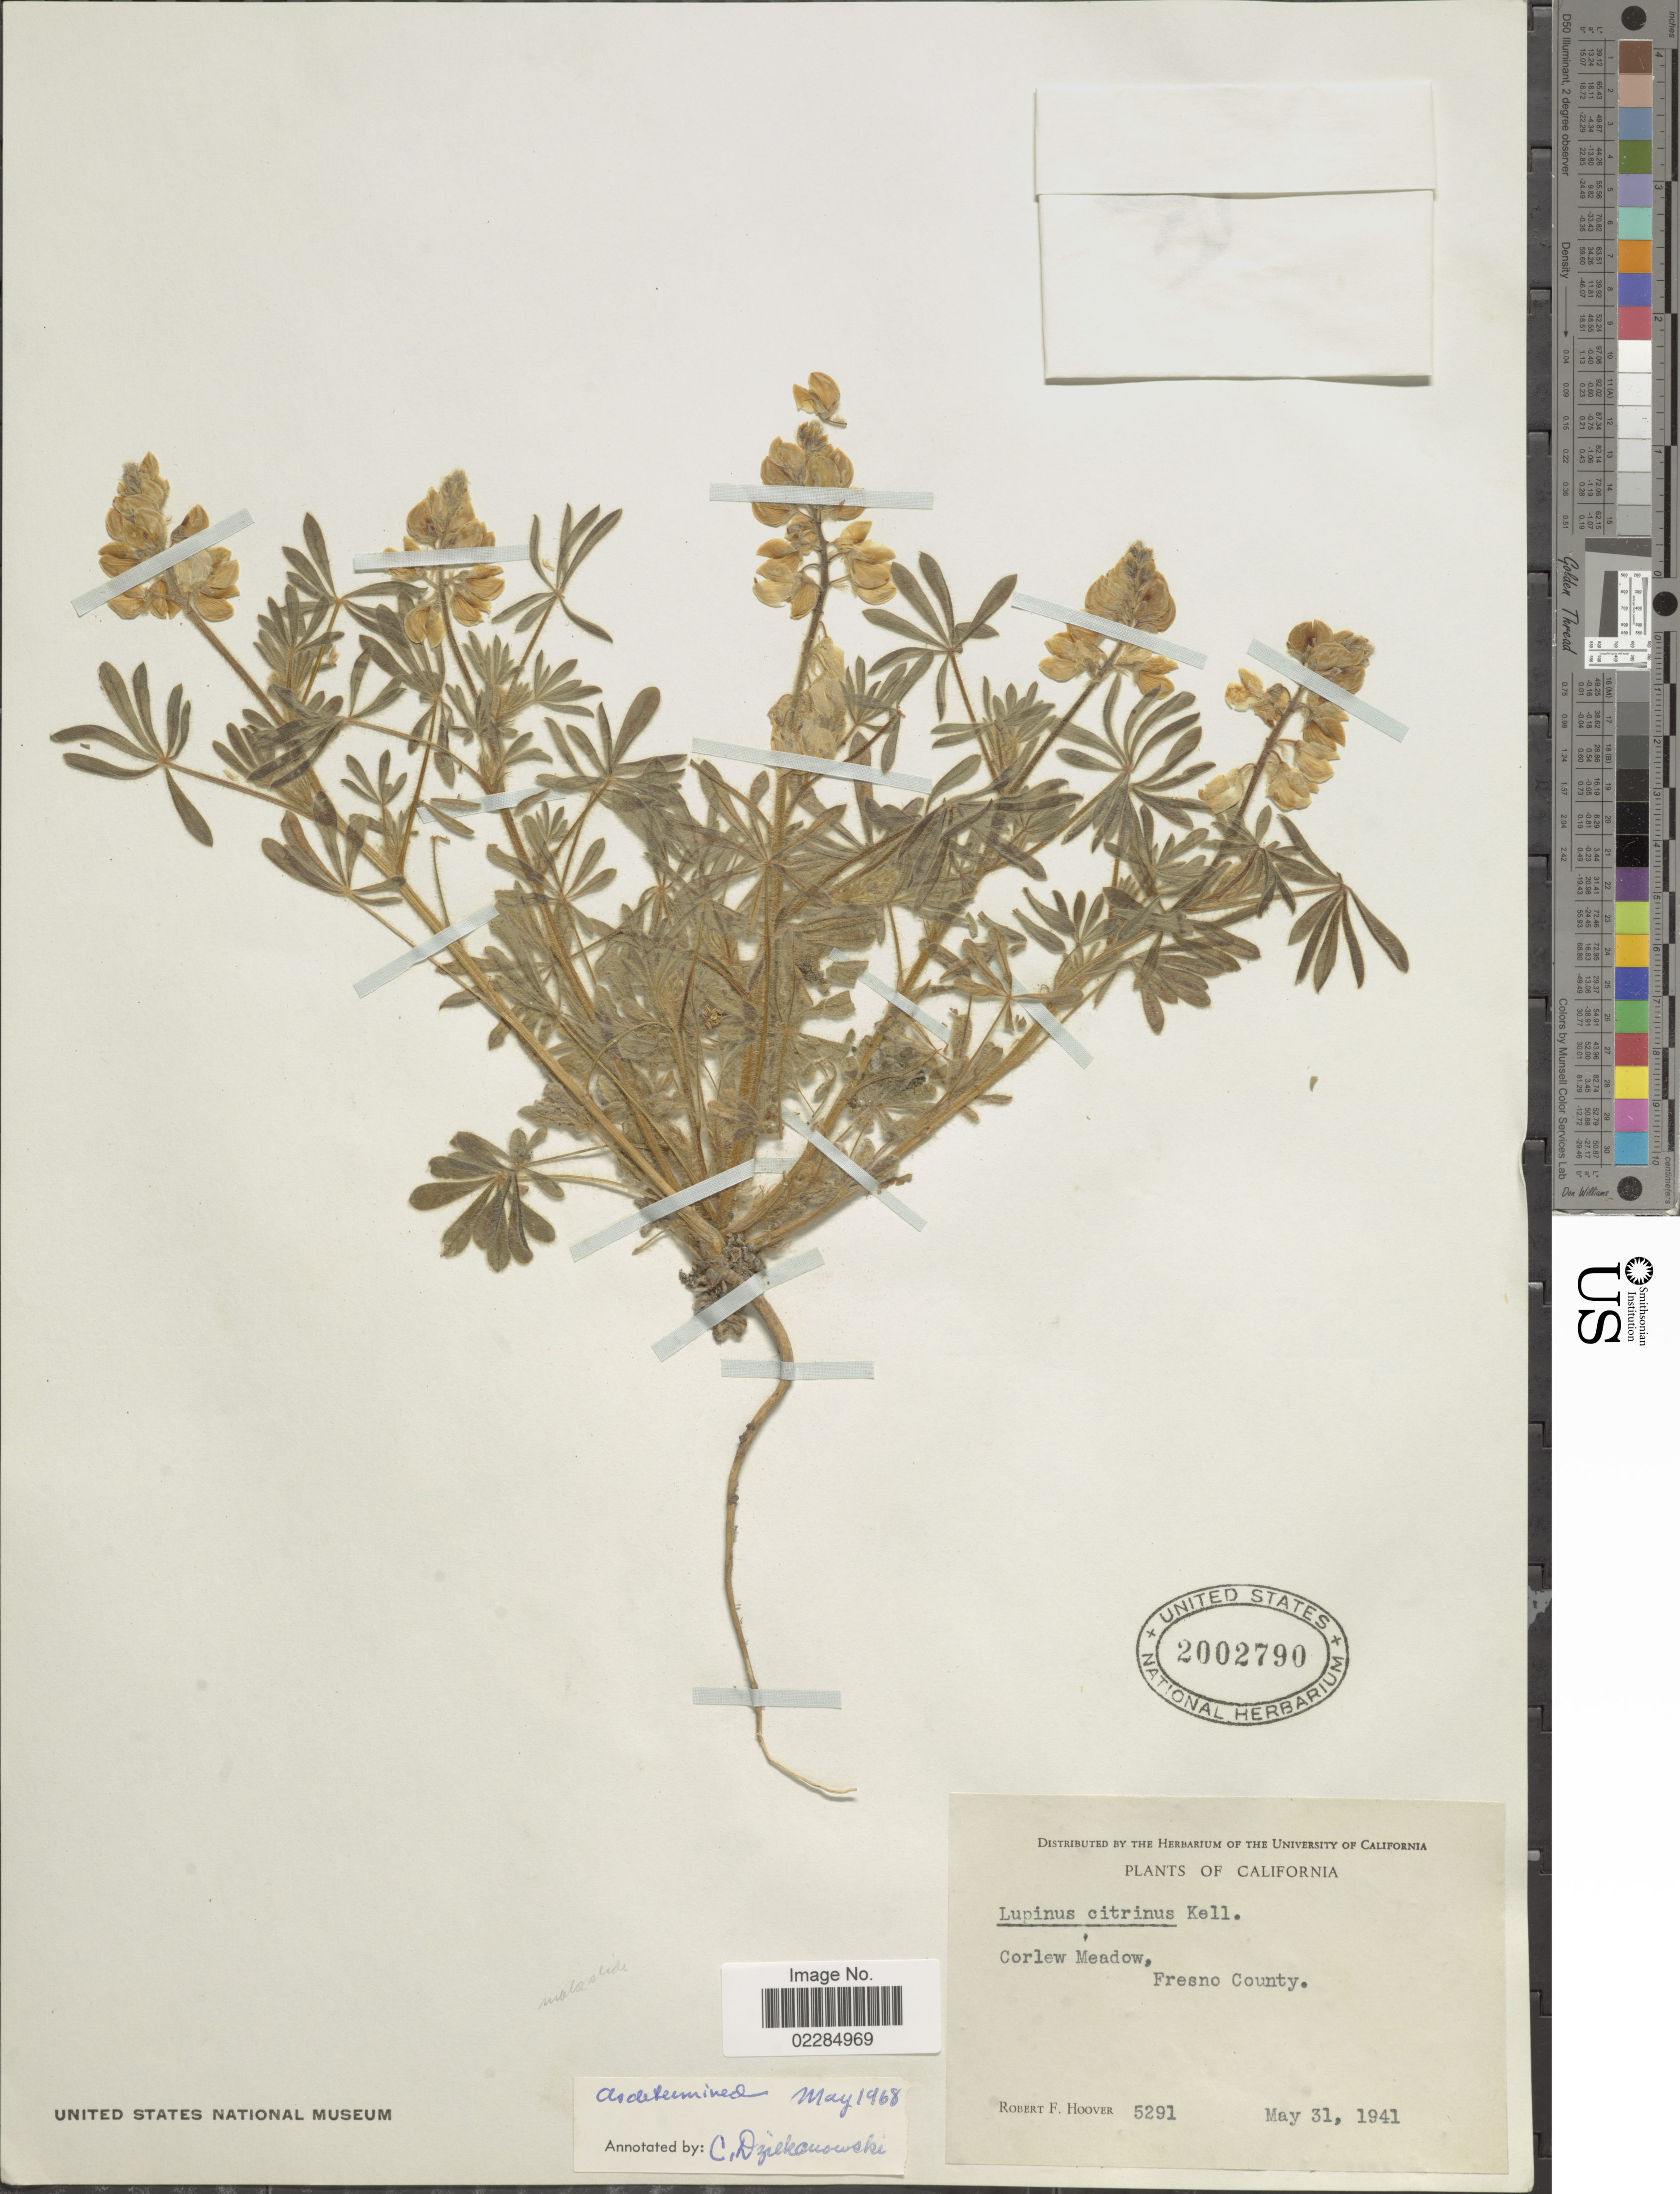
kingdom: Plantae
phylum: Tracheophyta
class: Magnoliopsida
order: Fabales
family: Fabaceae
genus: Lupinus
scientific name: Lupinus citrinus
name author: Kellogg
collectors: R. F. Hoover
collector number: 5291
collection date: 1941-03-31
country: United States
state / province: California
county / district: Fresno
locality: Corlew Meadow, Fresno County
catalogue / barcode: US 2002790